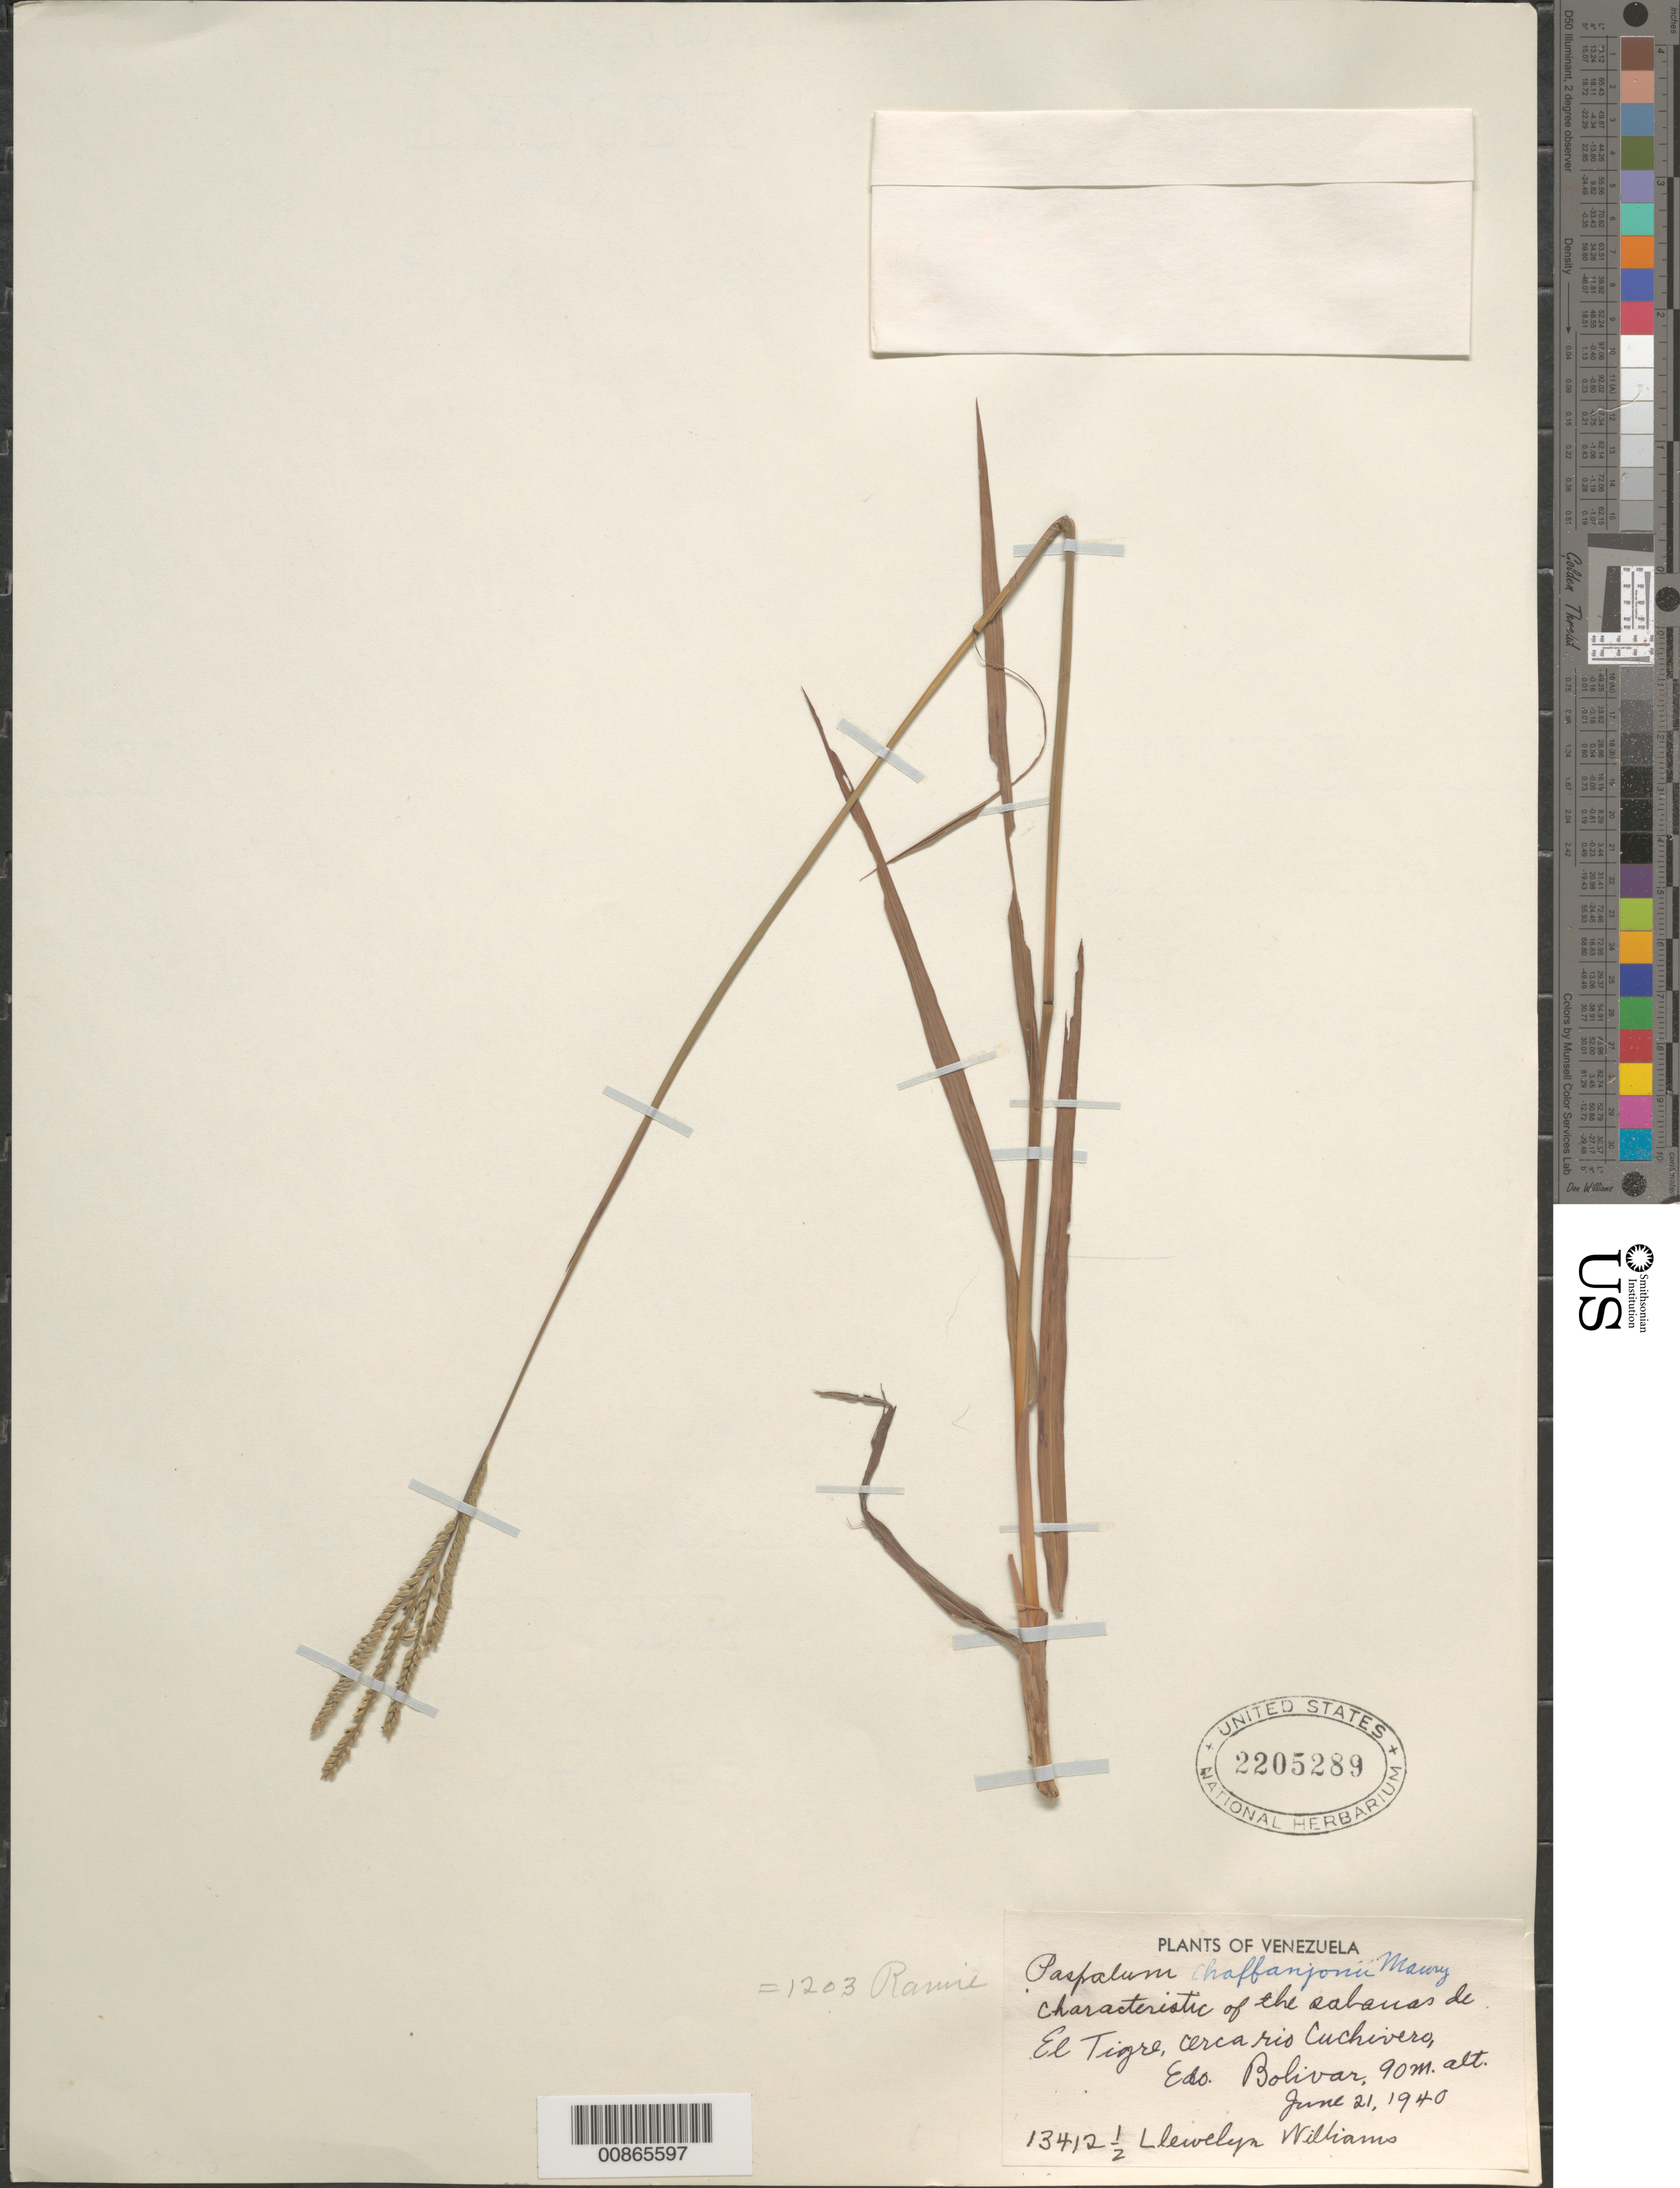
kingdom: Plantae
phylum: Tracheophyta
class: Liliopsida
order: Poales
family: Poaceae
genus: Paspalum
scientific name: Paspalum chaffanjonii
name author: Maury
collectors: Ll. Williams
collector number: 13412 ½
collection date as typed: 21-Jun-40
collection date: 1940-06-21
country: Venezuela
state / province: Bolívar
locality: El Tigre, cerca de El Río Cuchivero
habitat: Savanna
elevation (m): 90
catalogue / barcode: US 2205289